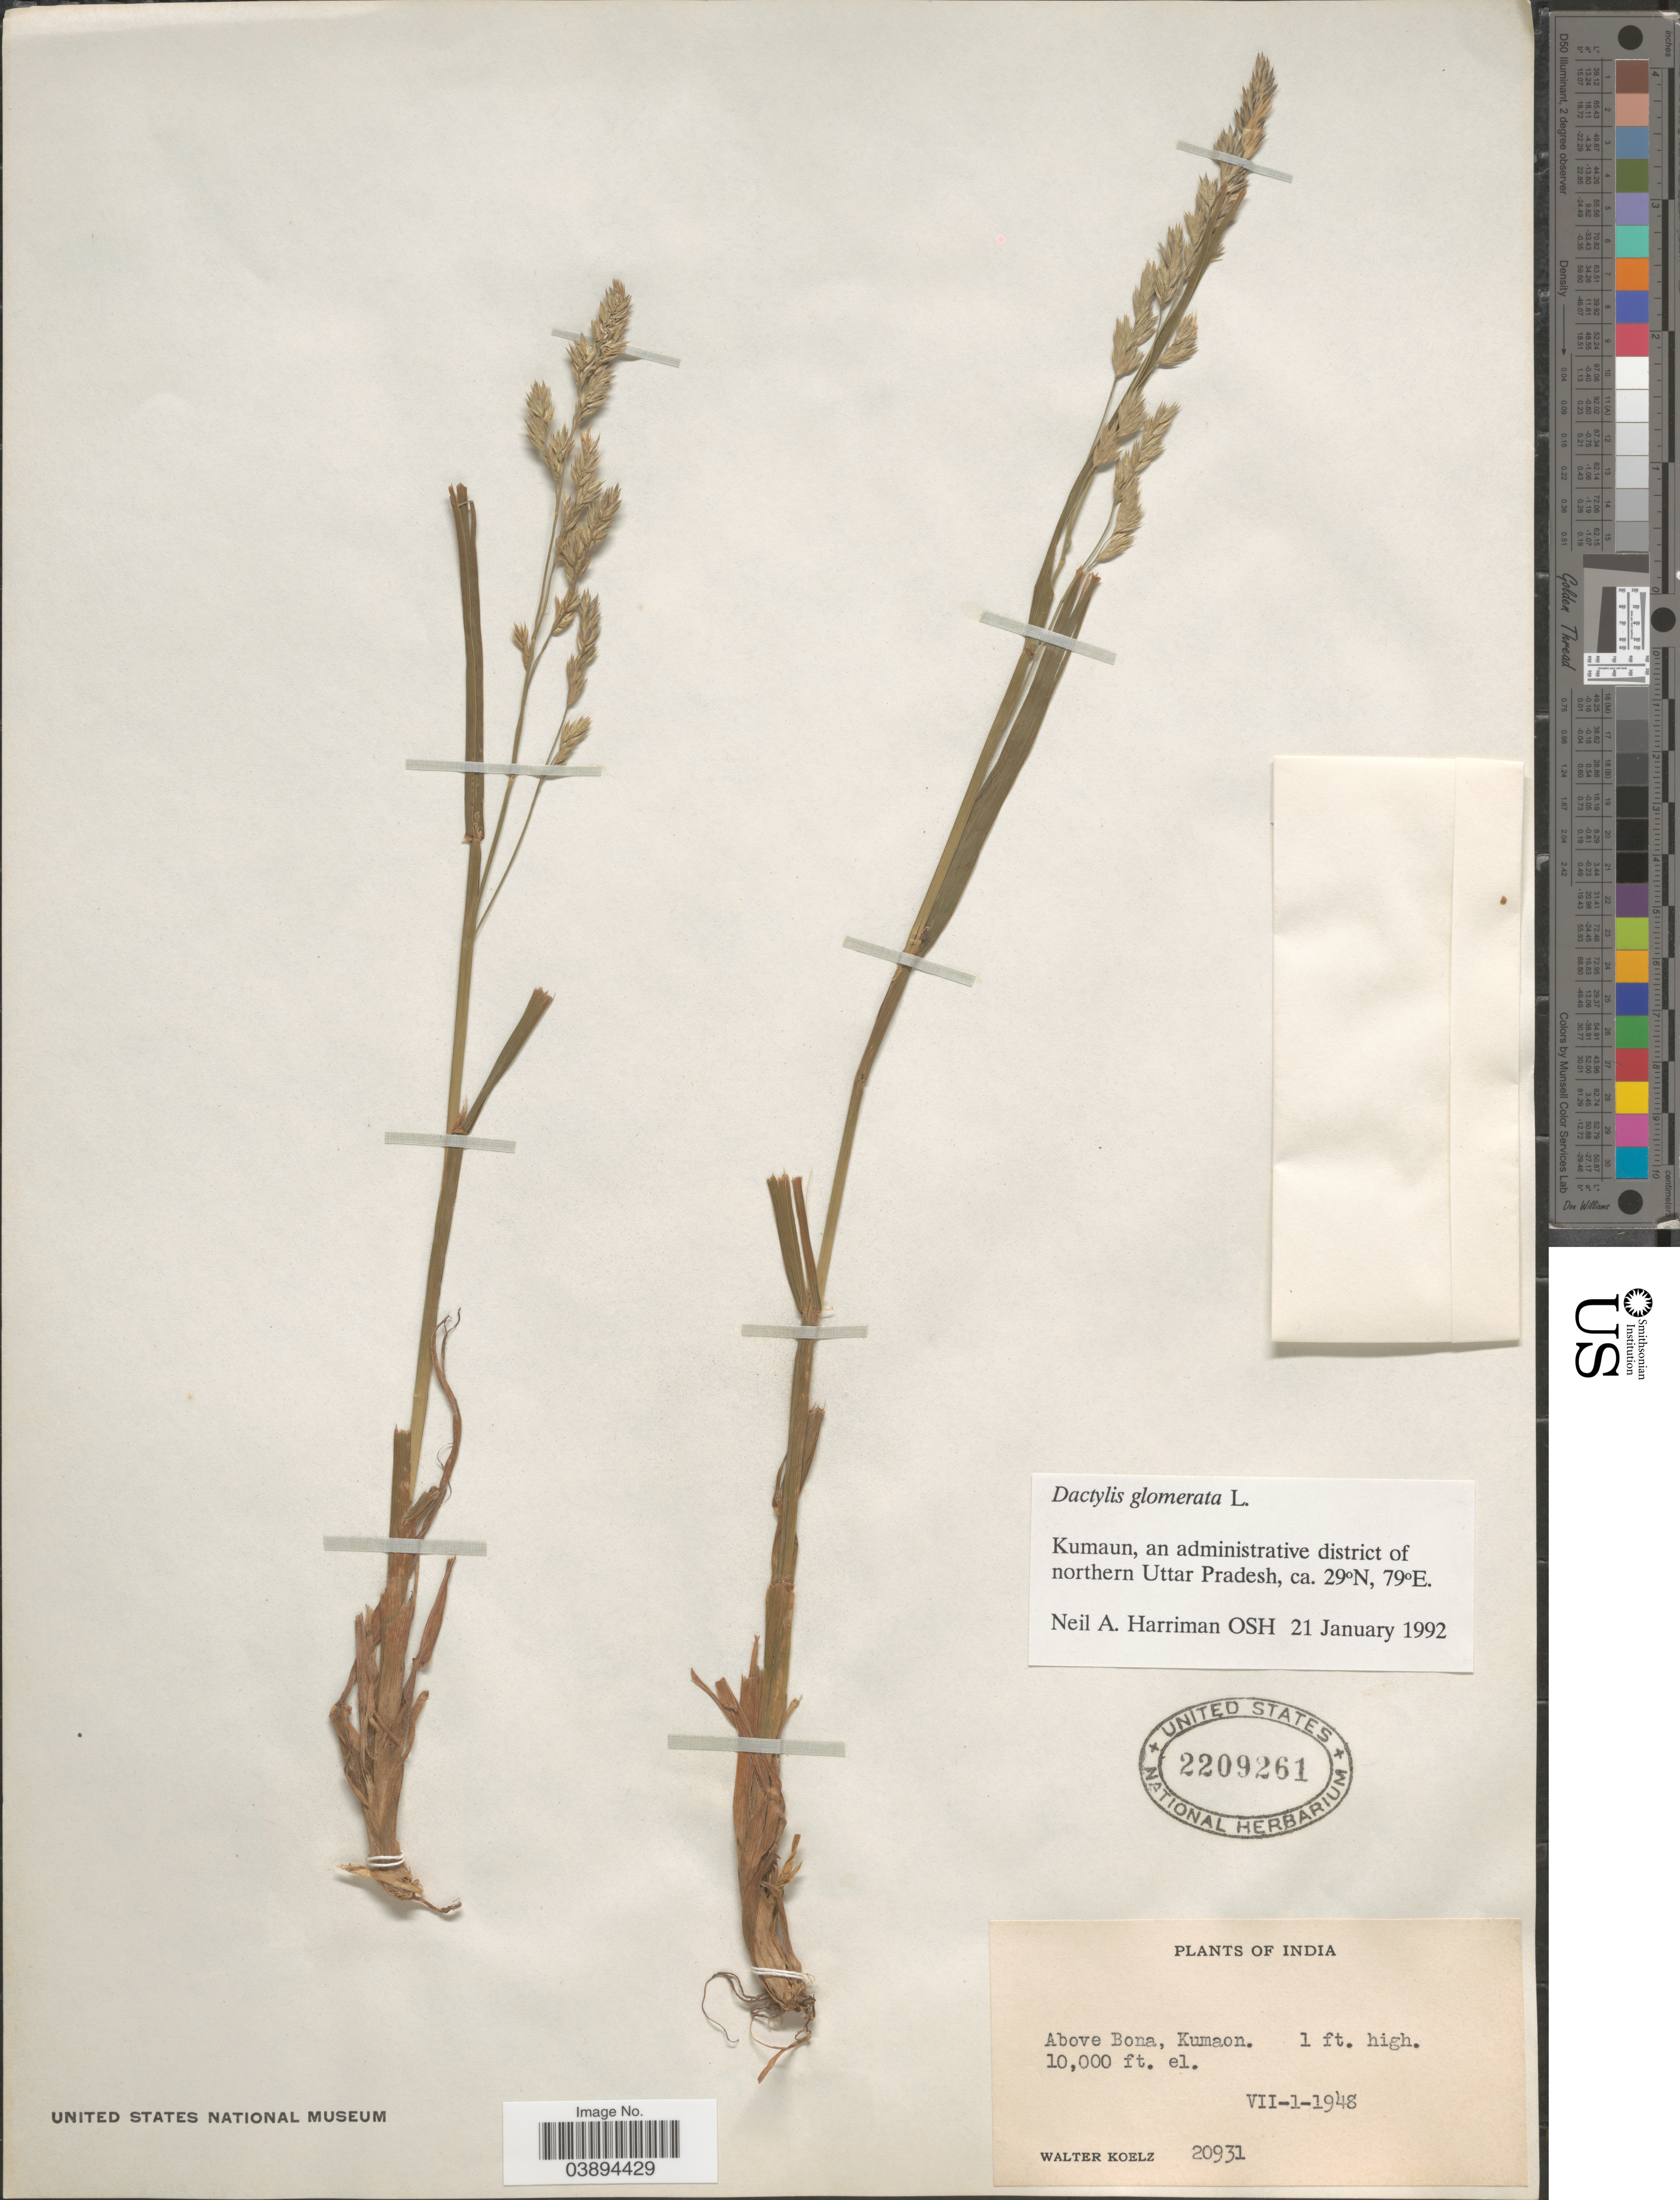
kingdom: Plantae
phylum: Tracheophyta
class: Liliopsida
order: Poales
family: Poaceae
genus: Dactylis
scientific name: Dactylis glomerata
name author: L.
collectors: W. N. Koelz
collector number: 20931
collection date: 1948-07-01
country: India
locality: Above Bona, Kumaon.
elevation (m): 3048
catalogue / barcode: US 2209261